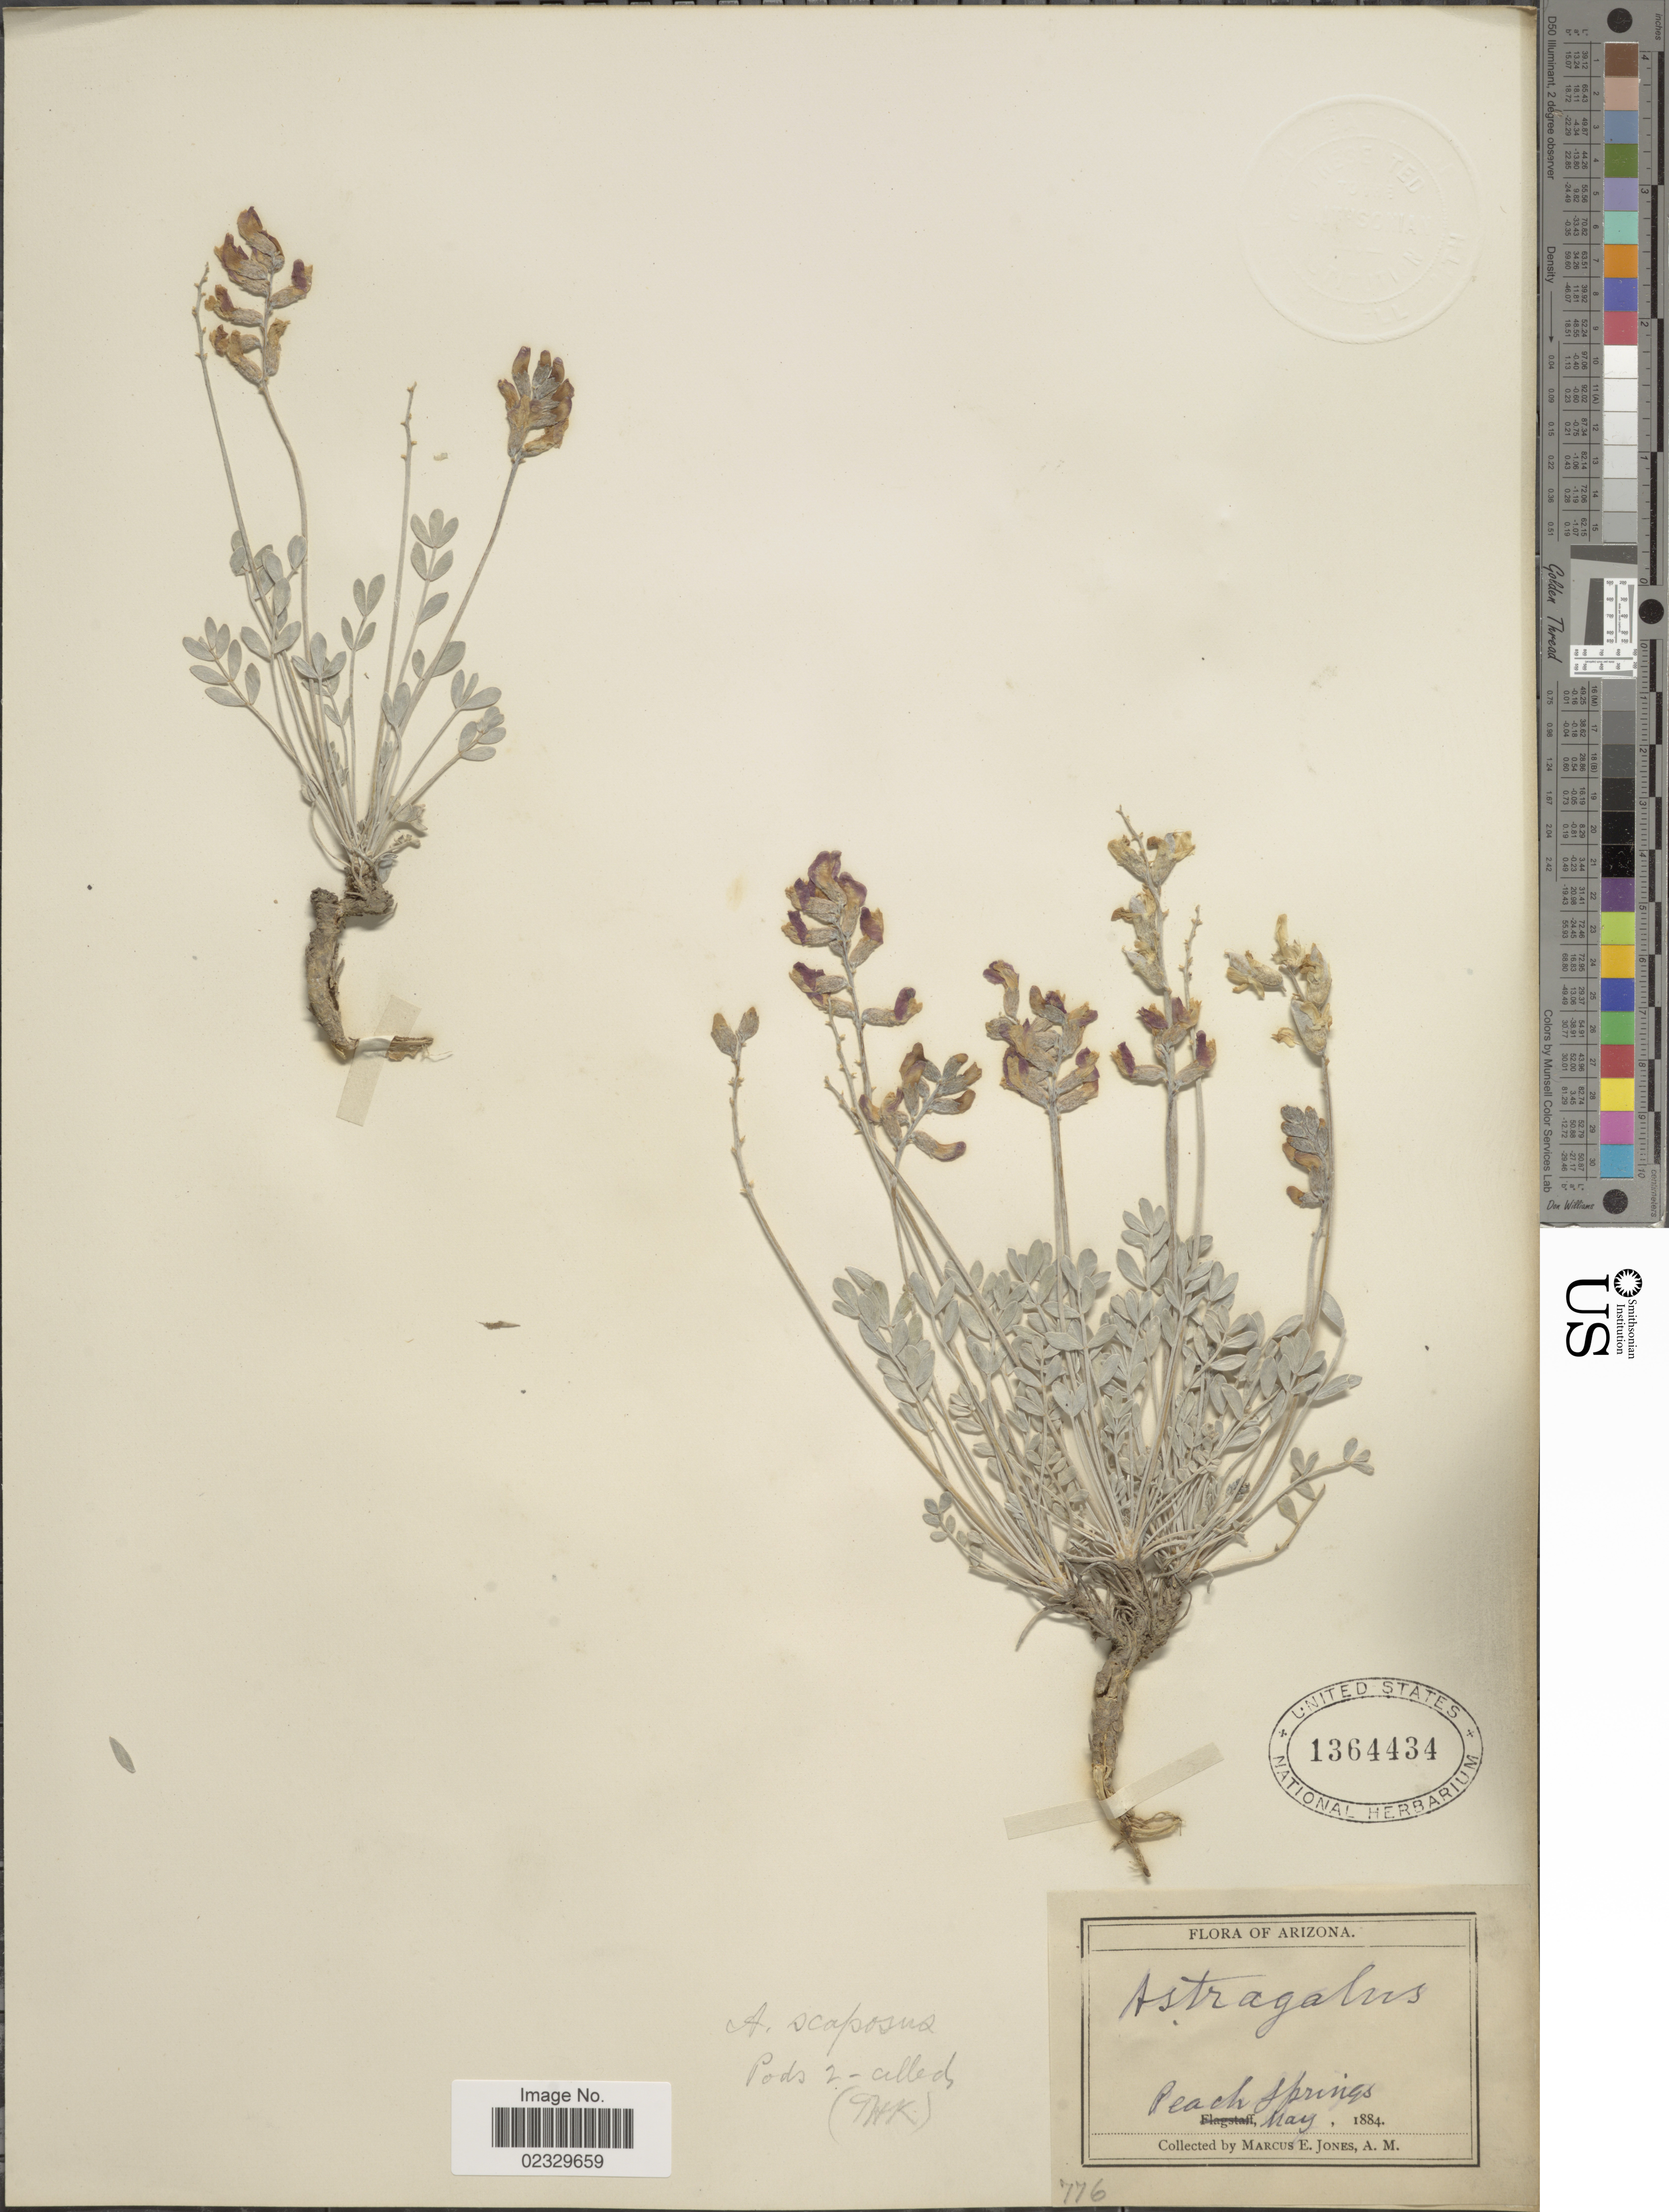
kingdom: Plantae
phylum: Tracheophyta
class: Magnoliopsida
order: Fabales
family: Fabaceae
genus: Astragalus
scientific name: Astragalus calycosus var. scaposus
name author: (A. Gray) M.E. Jones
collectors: M. E. Jones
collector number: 776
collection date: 1884-05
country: United States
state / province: Arizona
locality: Peach Springs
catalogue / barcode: US 1364434